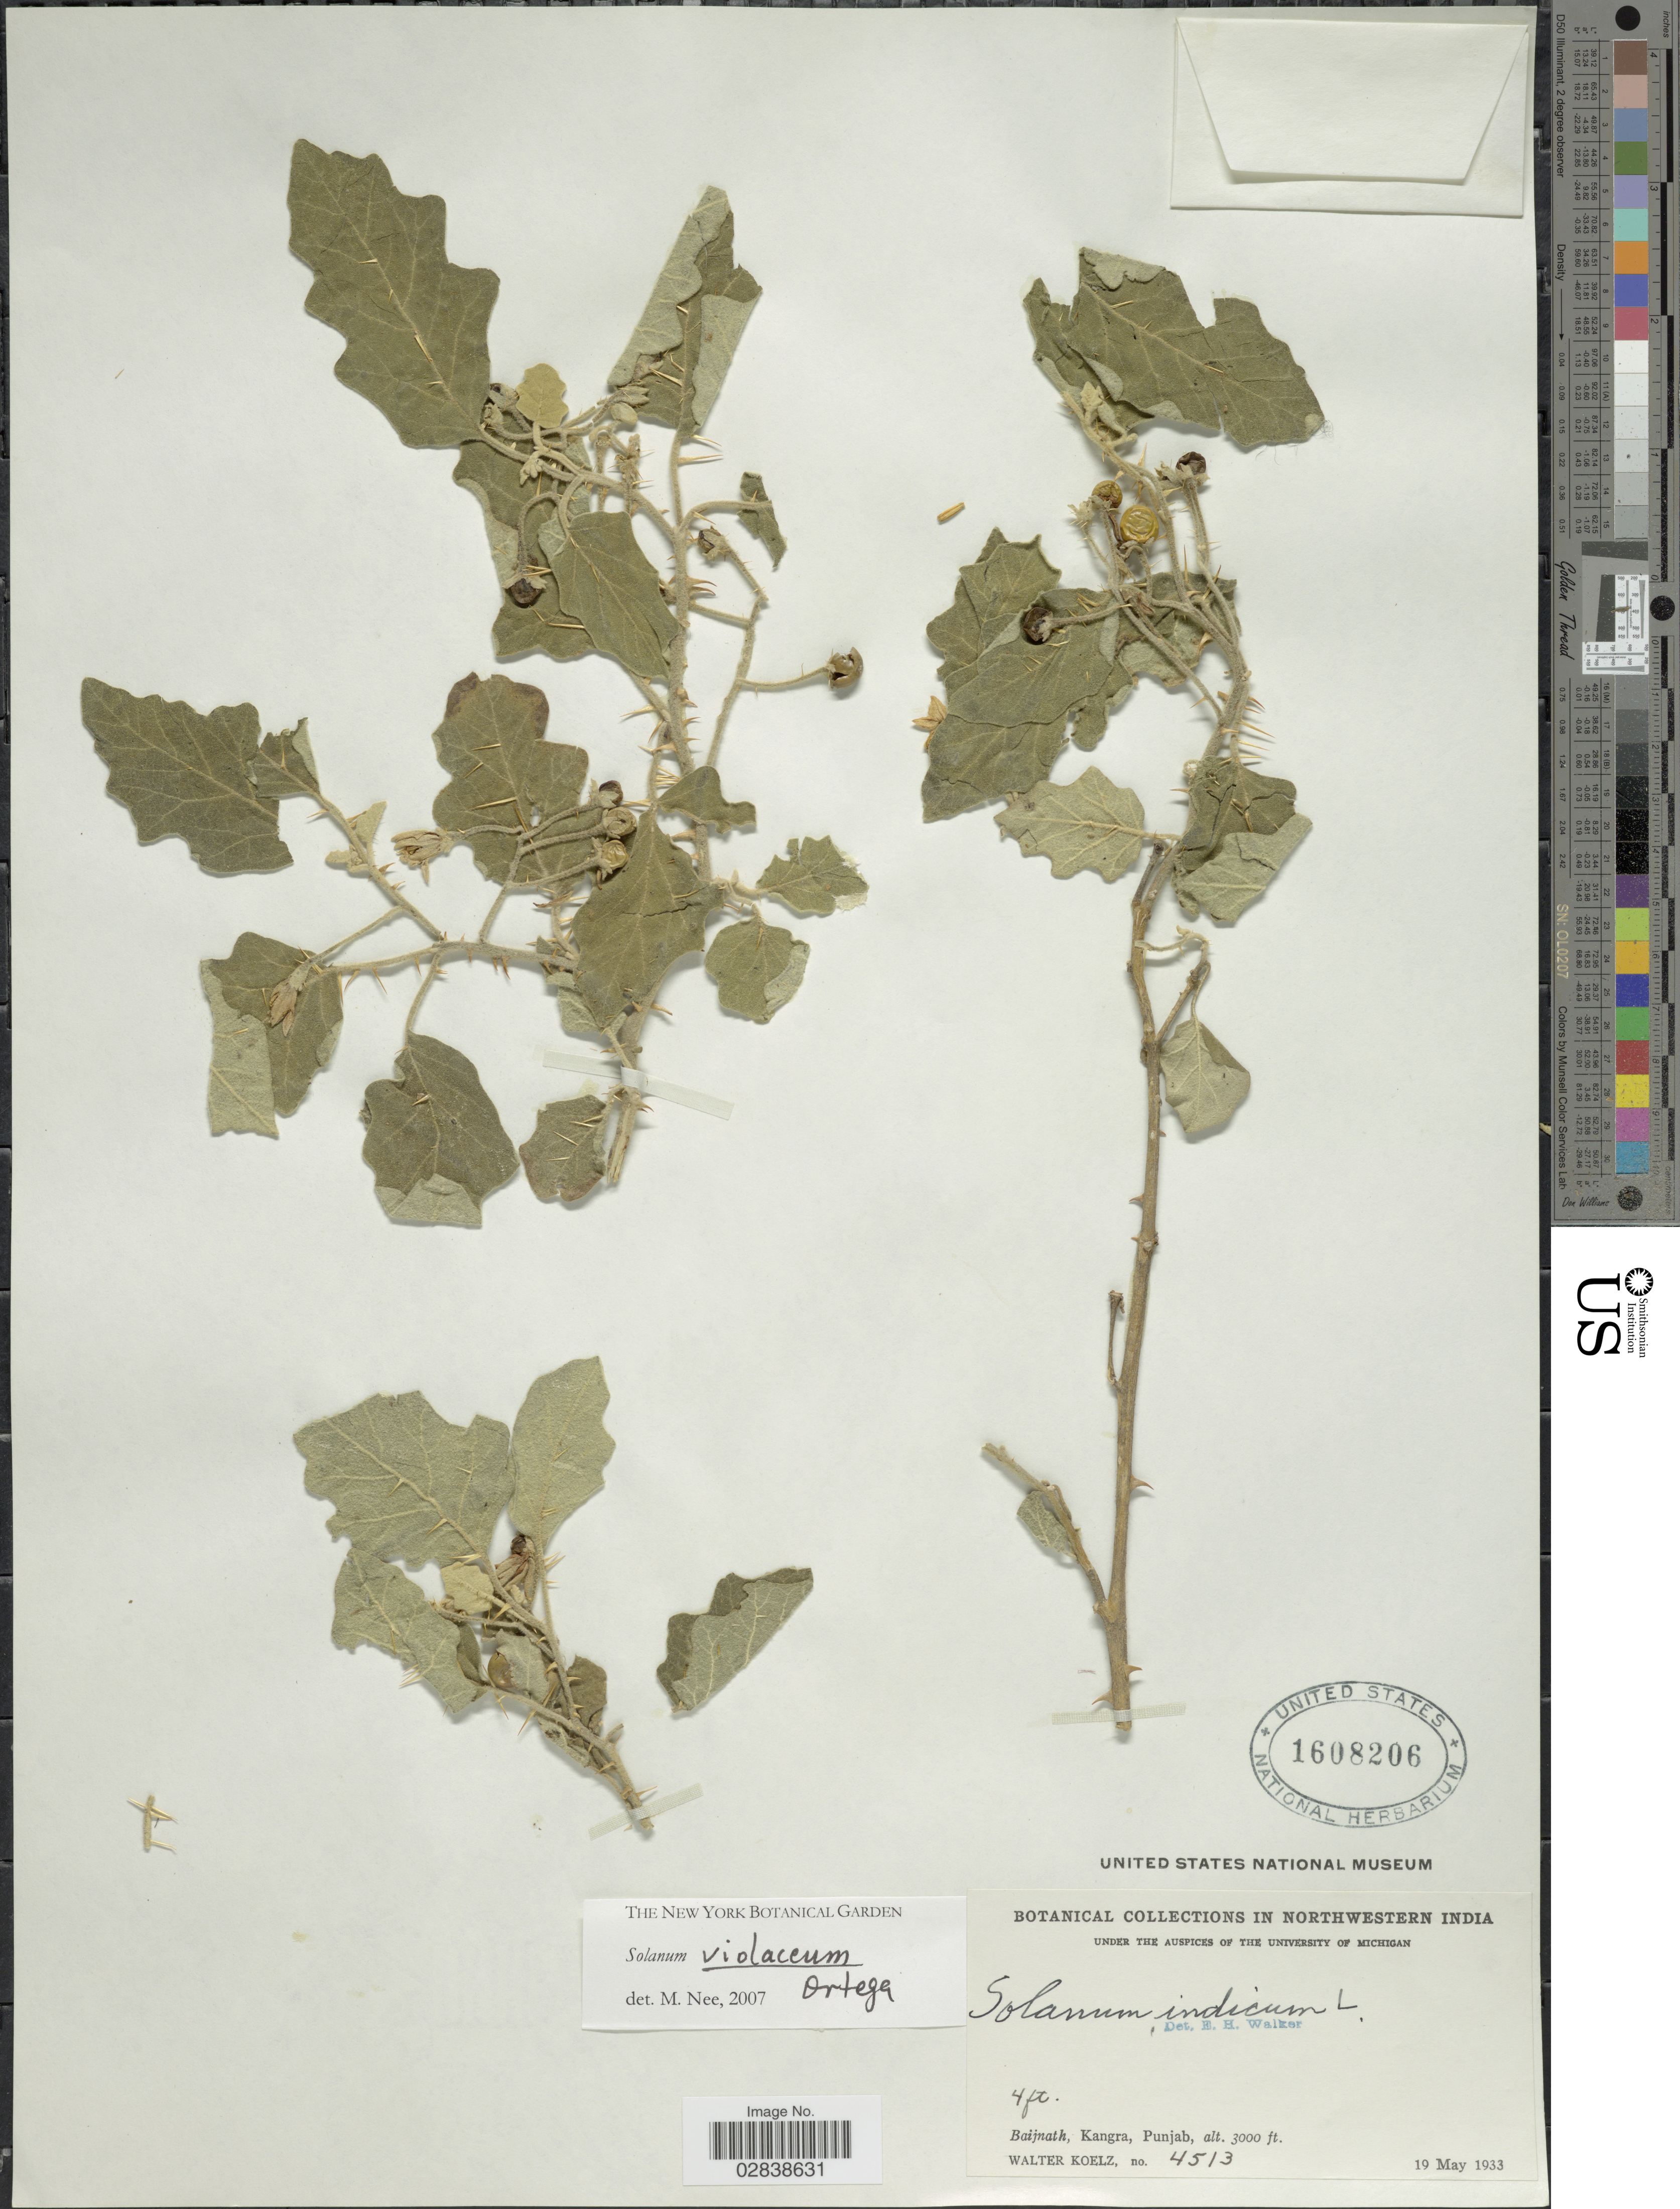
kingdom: Plantae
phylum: Tracheophyta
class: Magnoliopsida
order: Solanales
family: Solanaceae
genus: Solanum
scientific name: Solanum violaceum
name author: Ortega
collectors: W. N. Koelz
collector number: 4513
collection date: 1933-05-19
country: India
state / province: Punjab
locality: Northwestern India. Baijnath, Kangra.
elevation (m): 914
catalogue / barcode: US 1608206